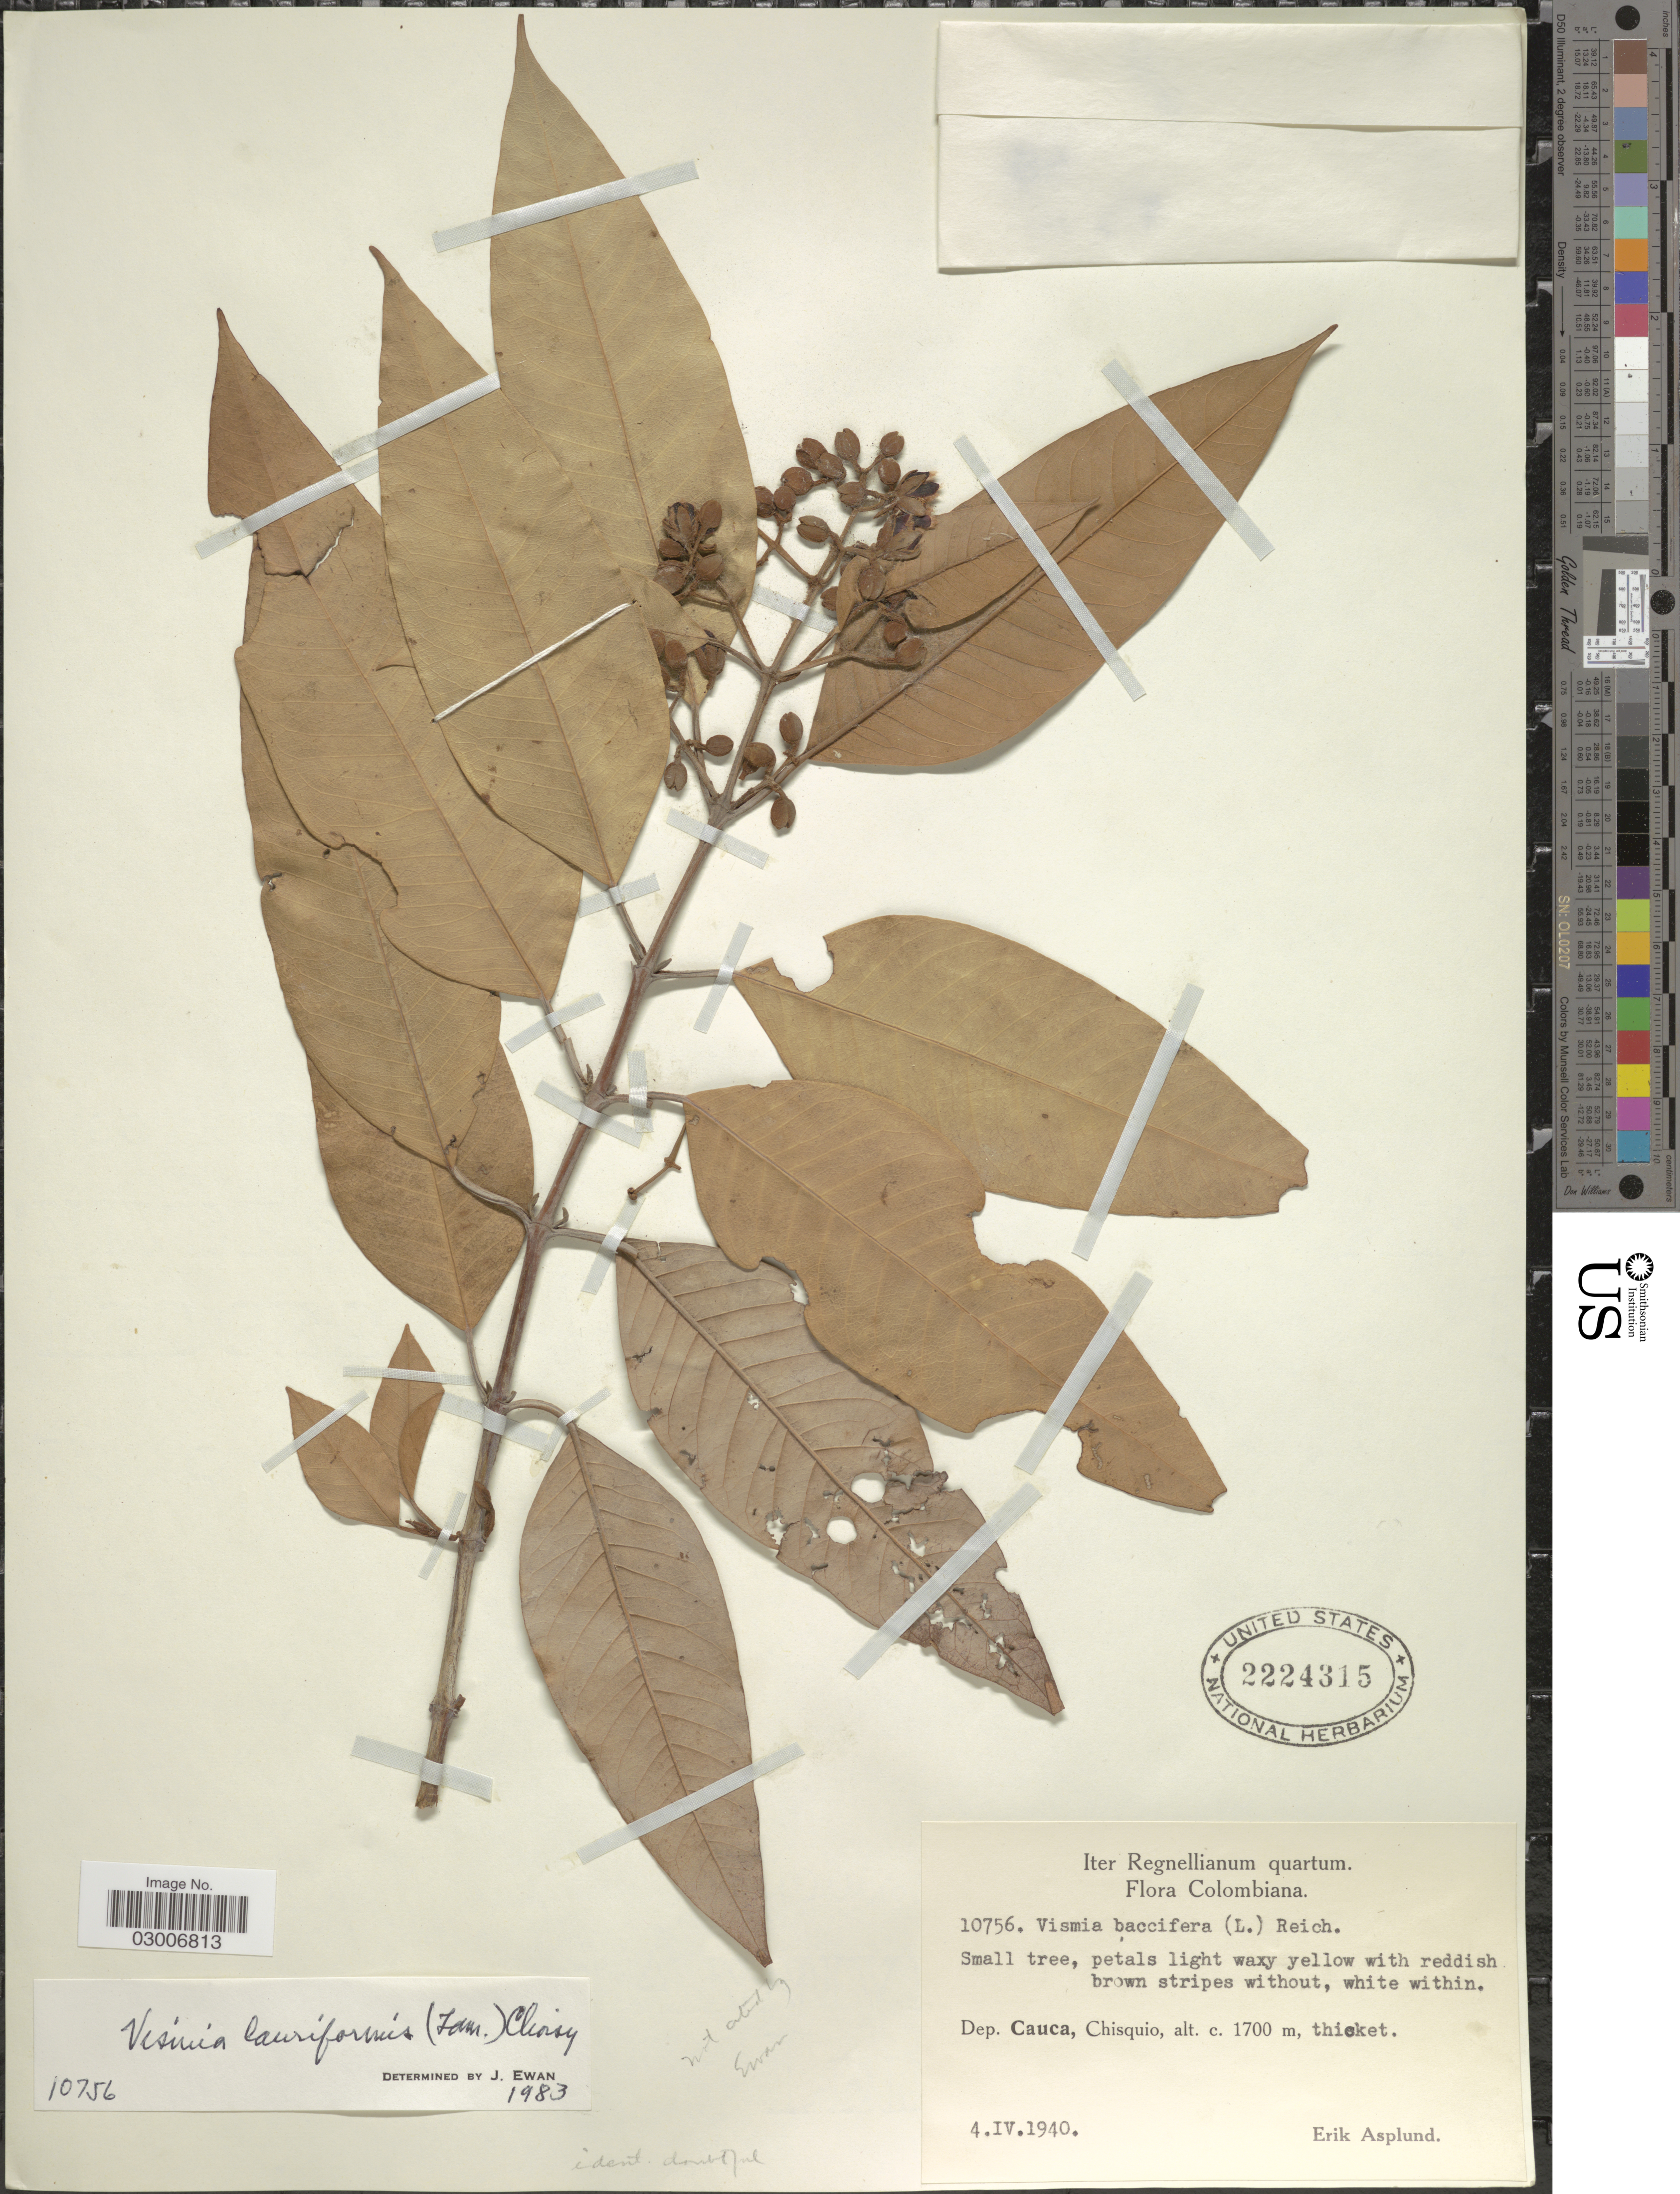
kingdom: Plantae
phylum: Tracheophyta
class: Magnoliopsida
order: Malpighiales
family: Hypericaceae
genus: Vismia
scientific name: Vismia lauriformis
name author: (Lam.) Choisy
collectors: E. Asplund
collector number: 10756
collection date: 1940-04-04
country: Colombia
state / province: Cauca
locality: Dep. Cauca, Chisquio.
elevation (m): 1700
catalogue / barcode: US 2224315